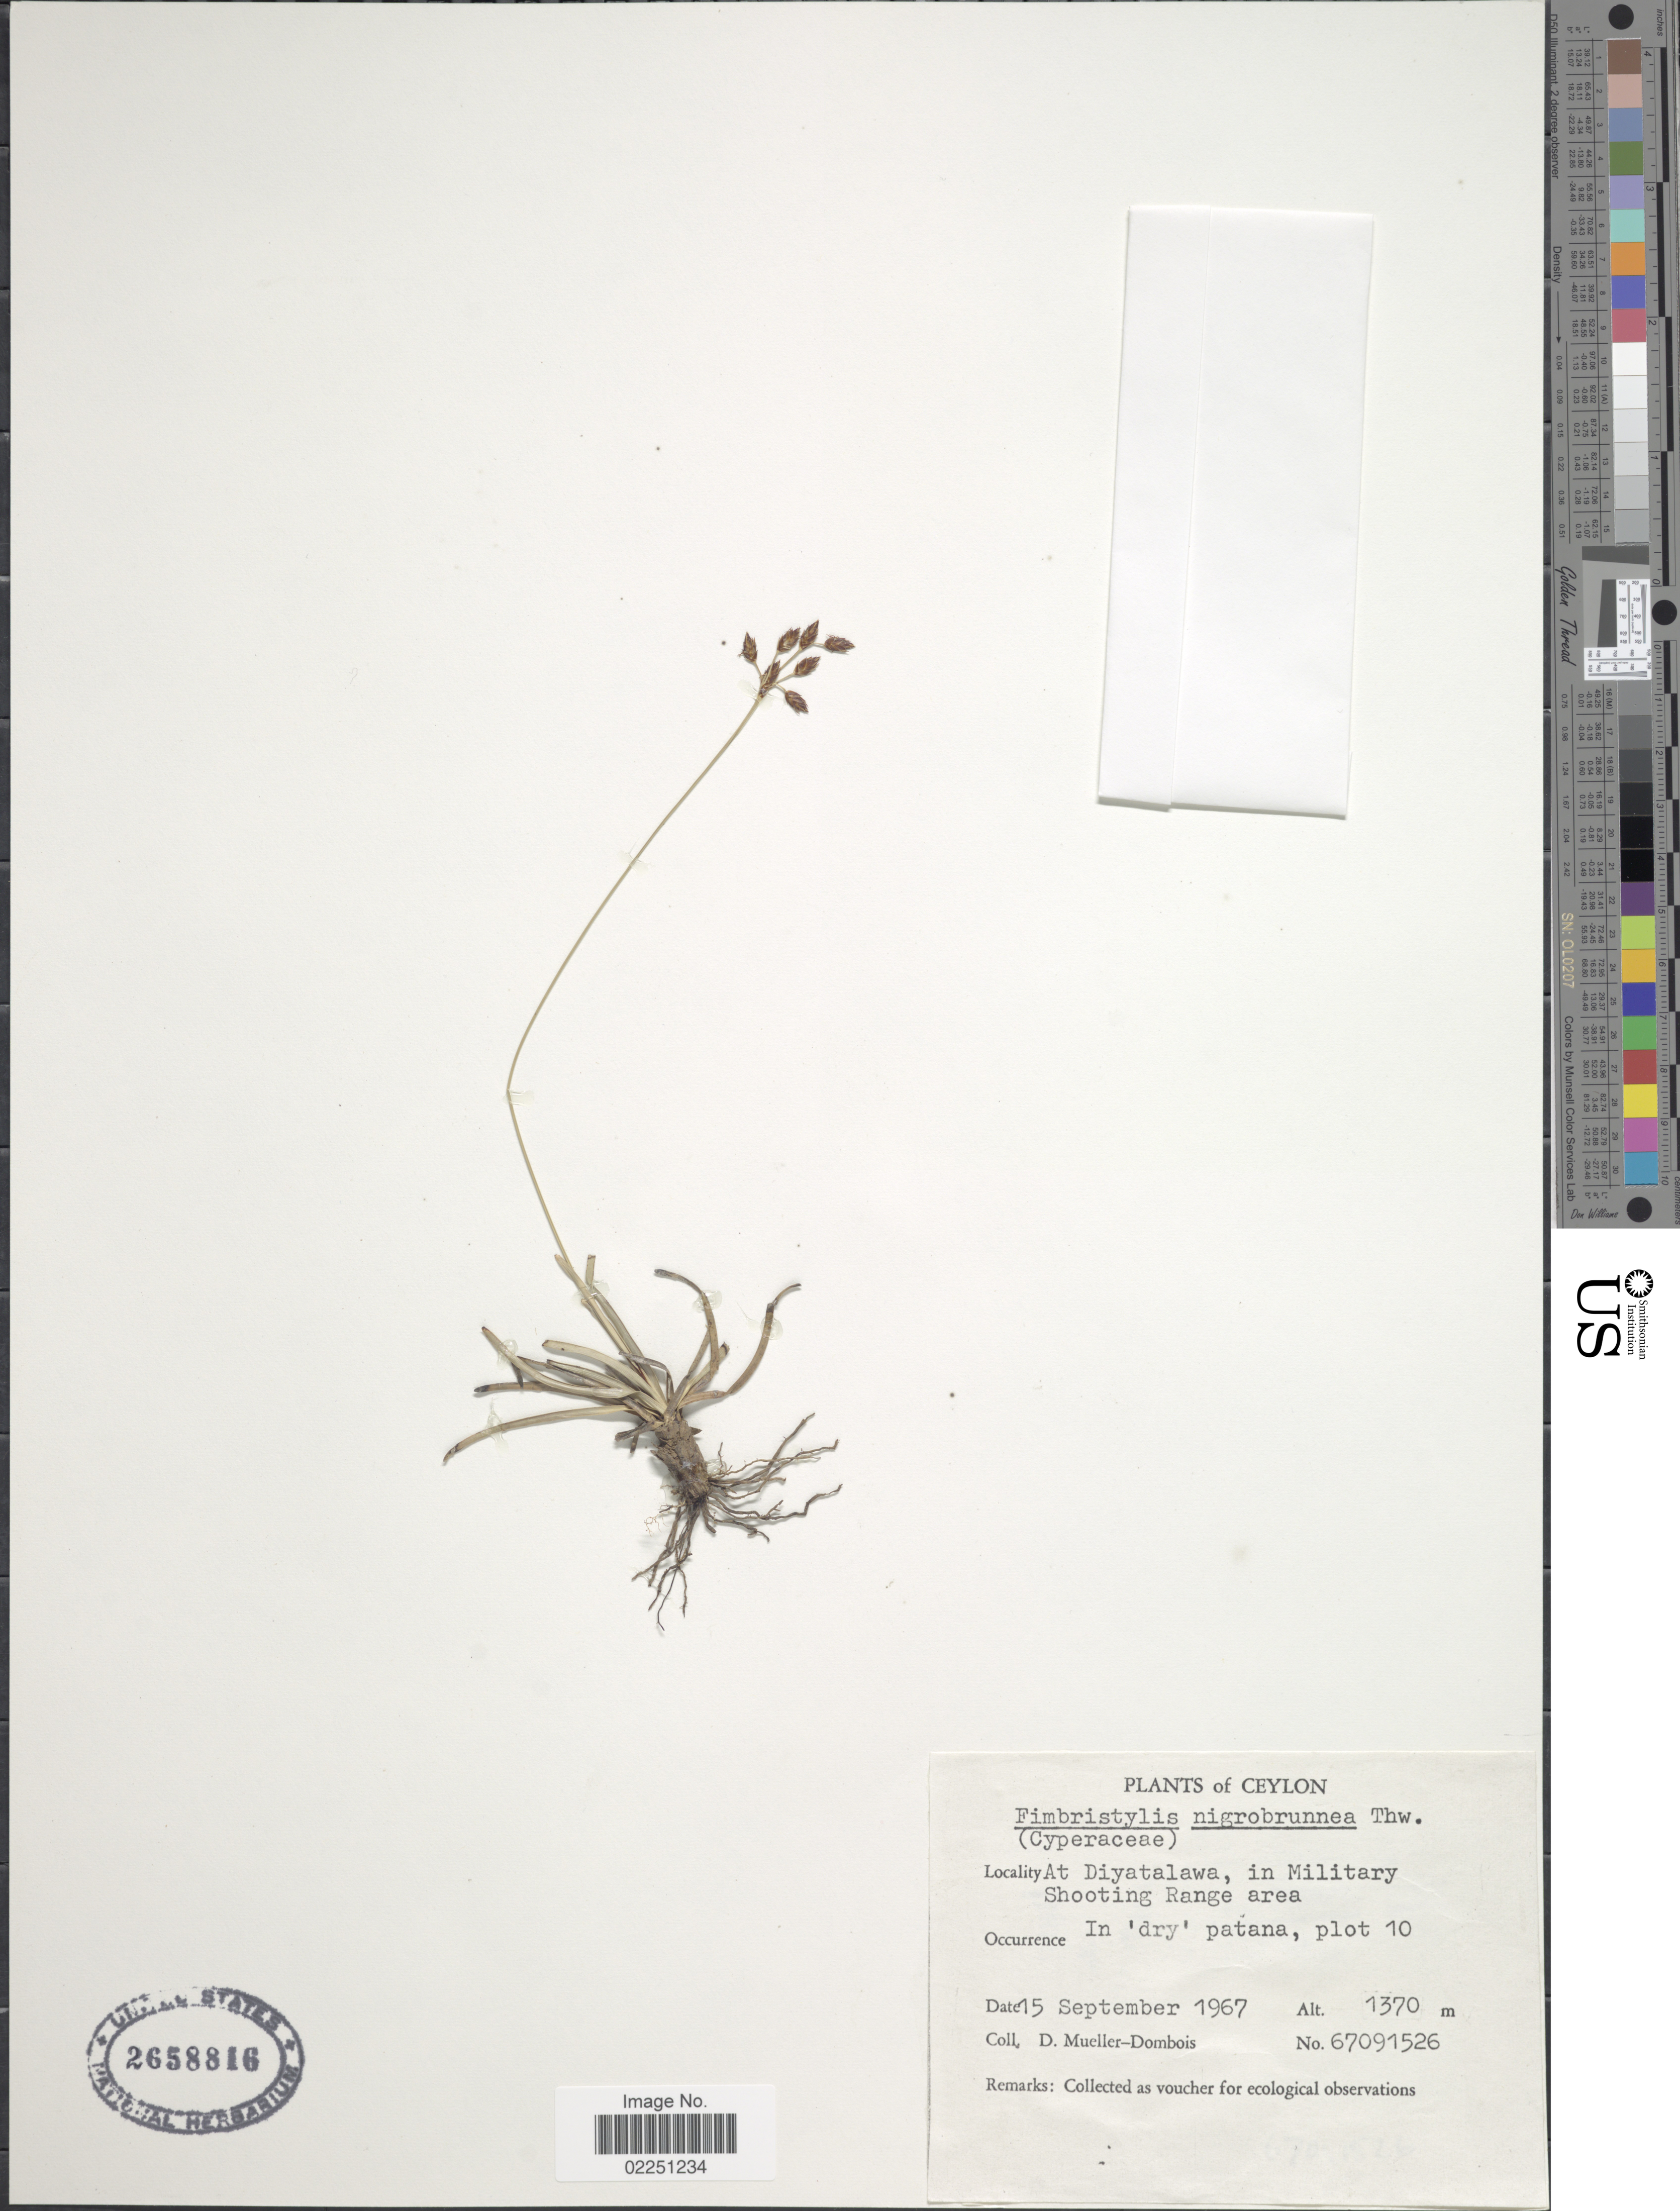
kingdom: Plantae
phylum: Tracheophyta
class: Liliopsida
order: Poales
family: Cyperaceae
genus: Fimbristylis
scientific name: Fimbristylis nigrobrunnea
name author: Thwaites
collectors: D. Mueller-Dombois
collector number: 67091526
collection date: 1967-09-15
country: Sri Lanka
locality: Ceylon. At Diyatalawa, in Military Shooting Range area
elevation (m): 1370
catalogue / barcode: US 2658816